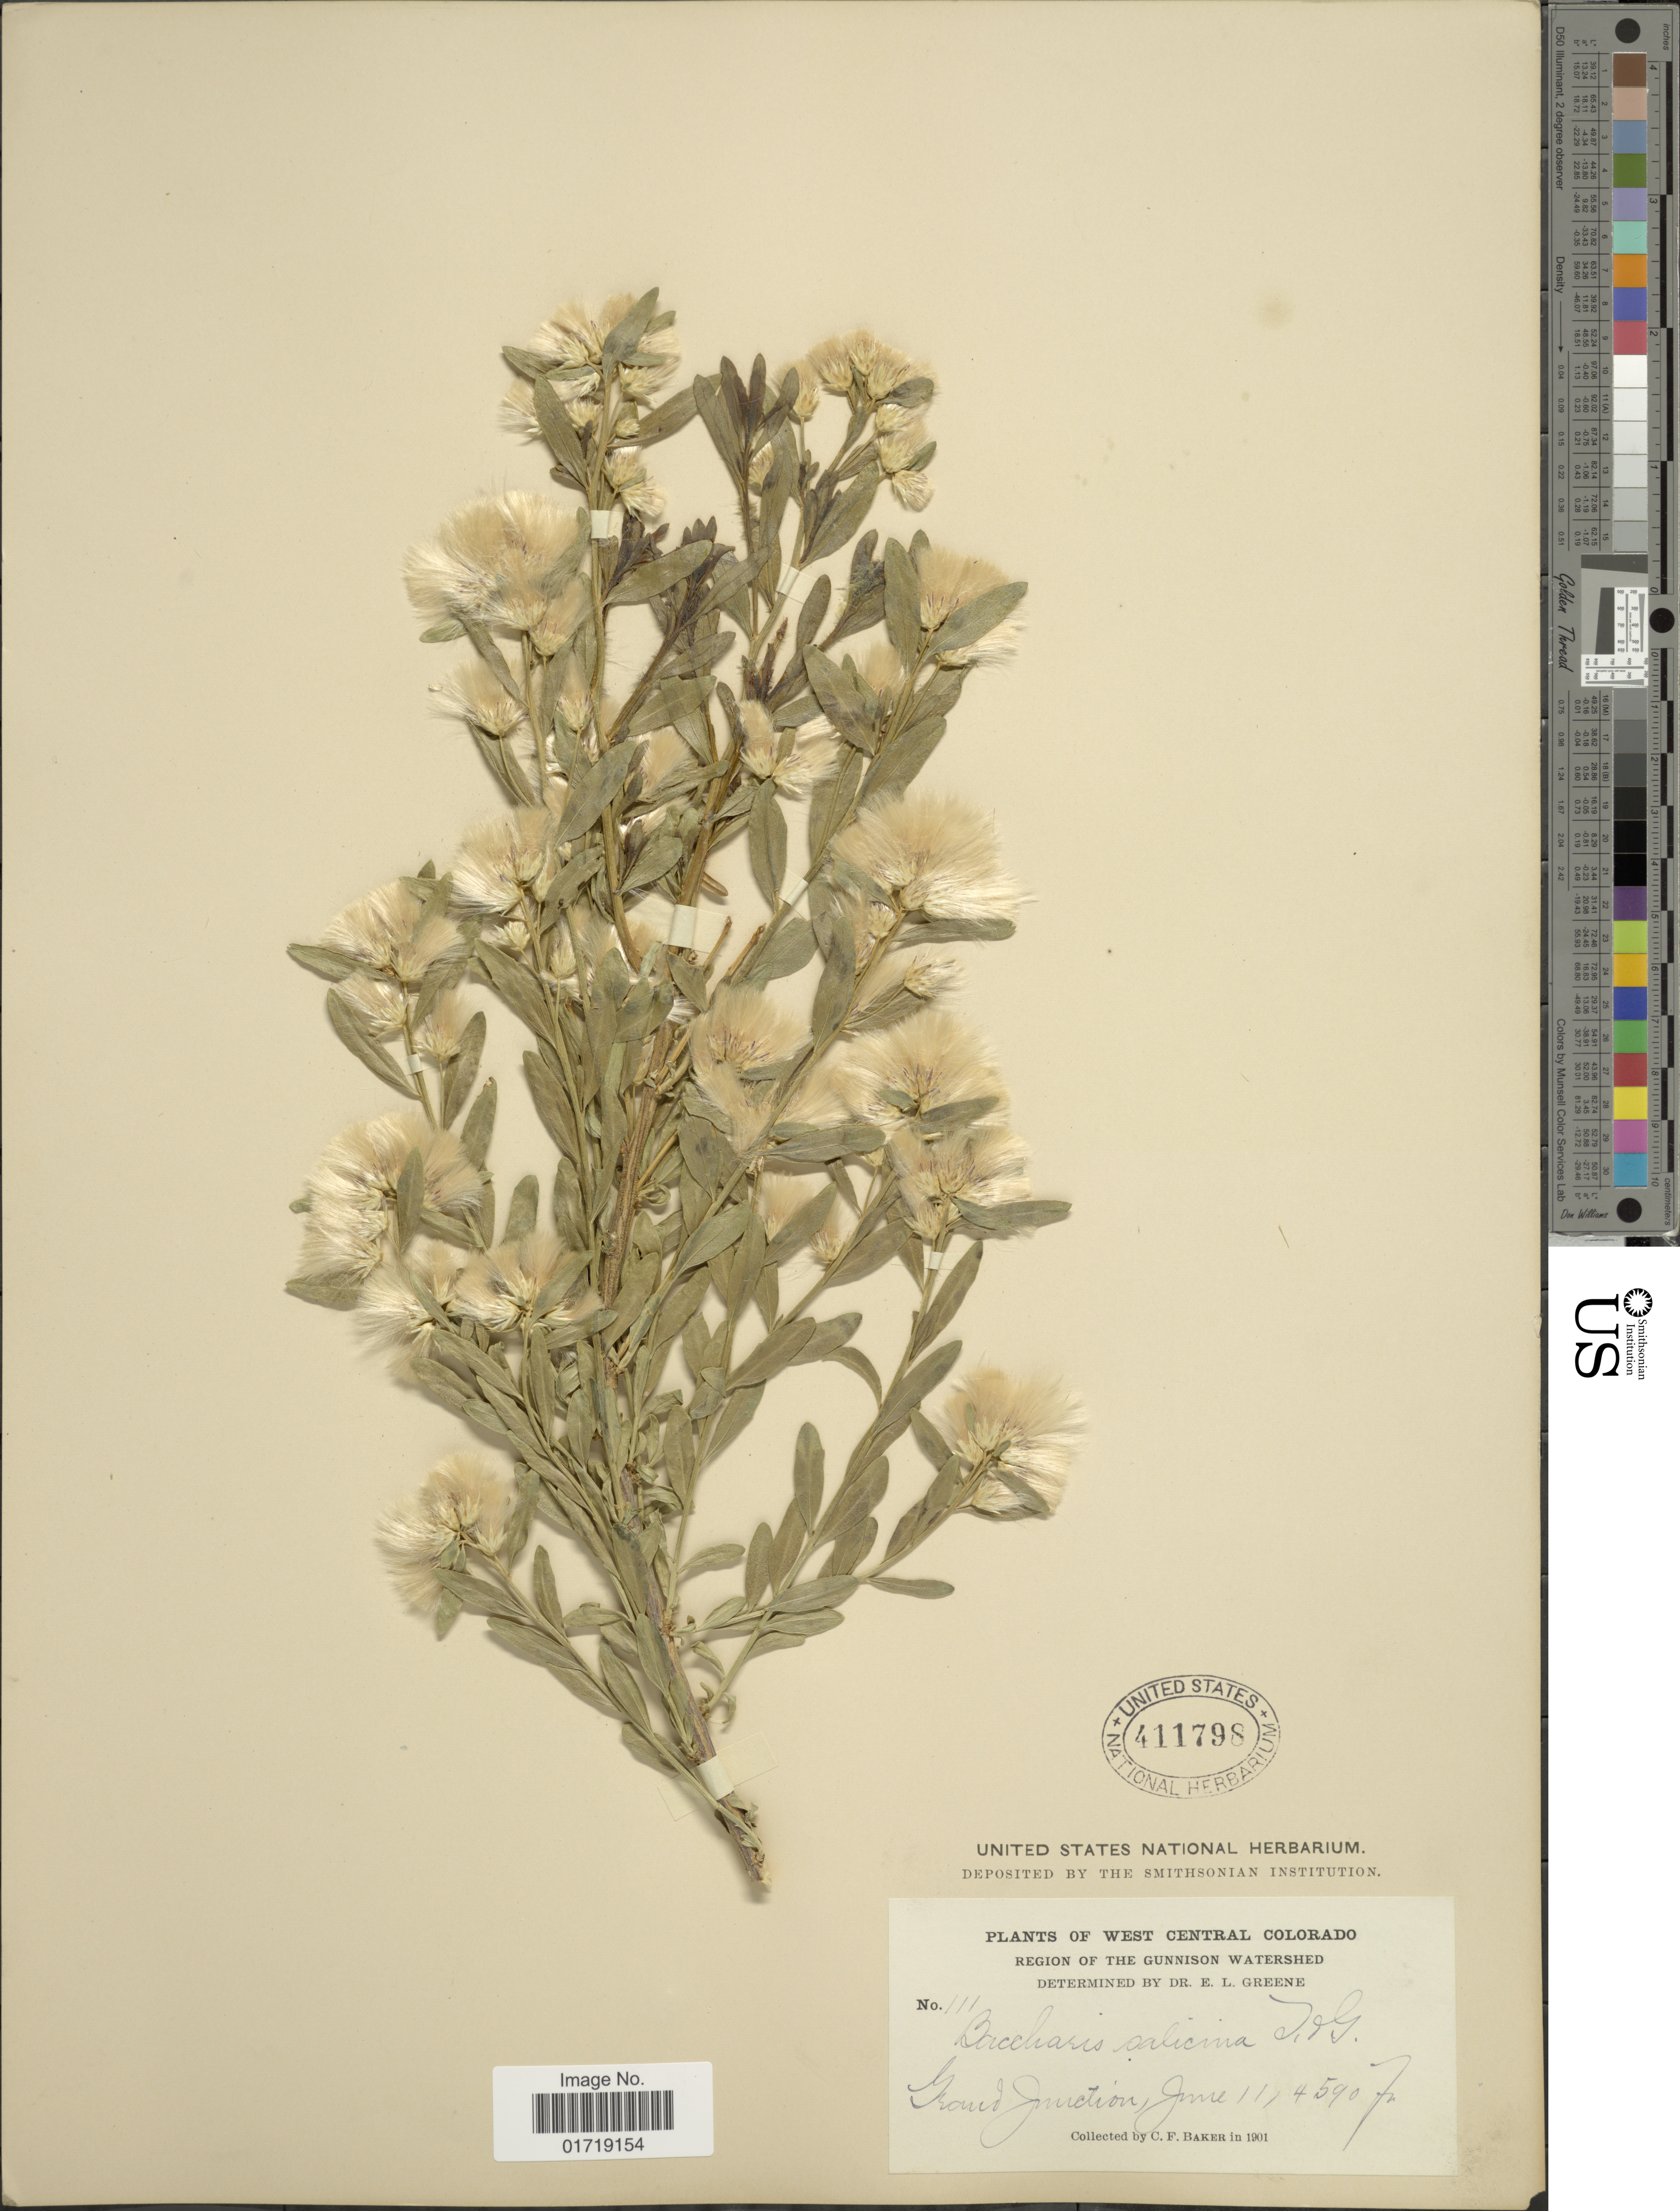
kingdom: Plantae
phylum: Tracheophyta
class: Magnoliopsida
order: Asterales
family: Asteraceae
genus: Baccharis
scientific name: Baccharis salicina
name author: Torr. & A. Gray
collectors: C. F. Baker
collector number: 111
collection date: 1901-06-11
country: United States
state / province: Colorado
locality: West Central Colorado, Region of The Gunnison Watershed, Grand Junction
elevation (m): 1399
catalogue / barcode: US 411798